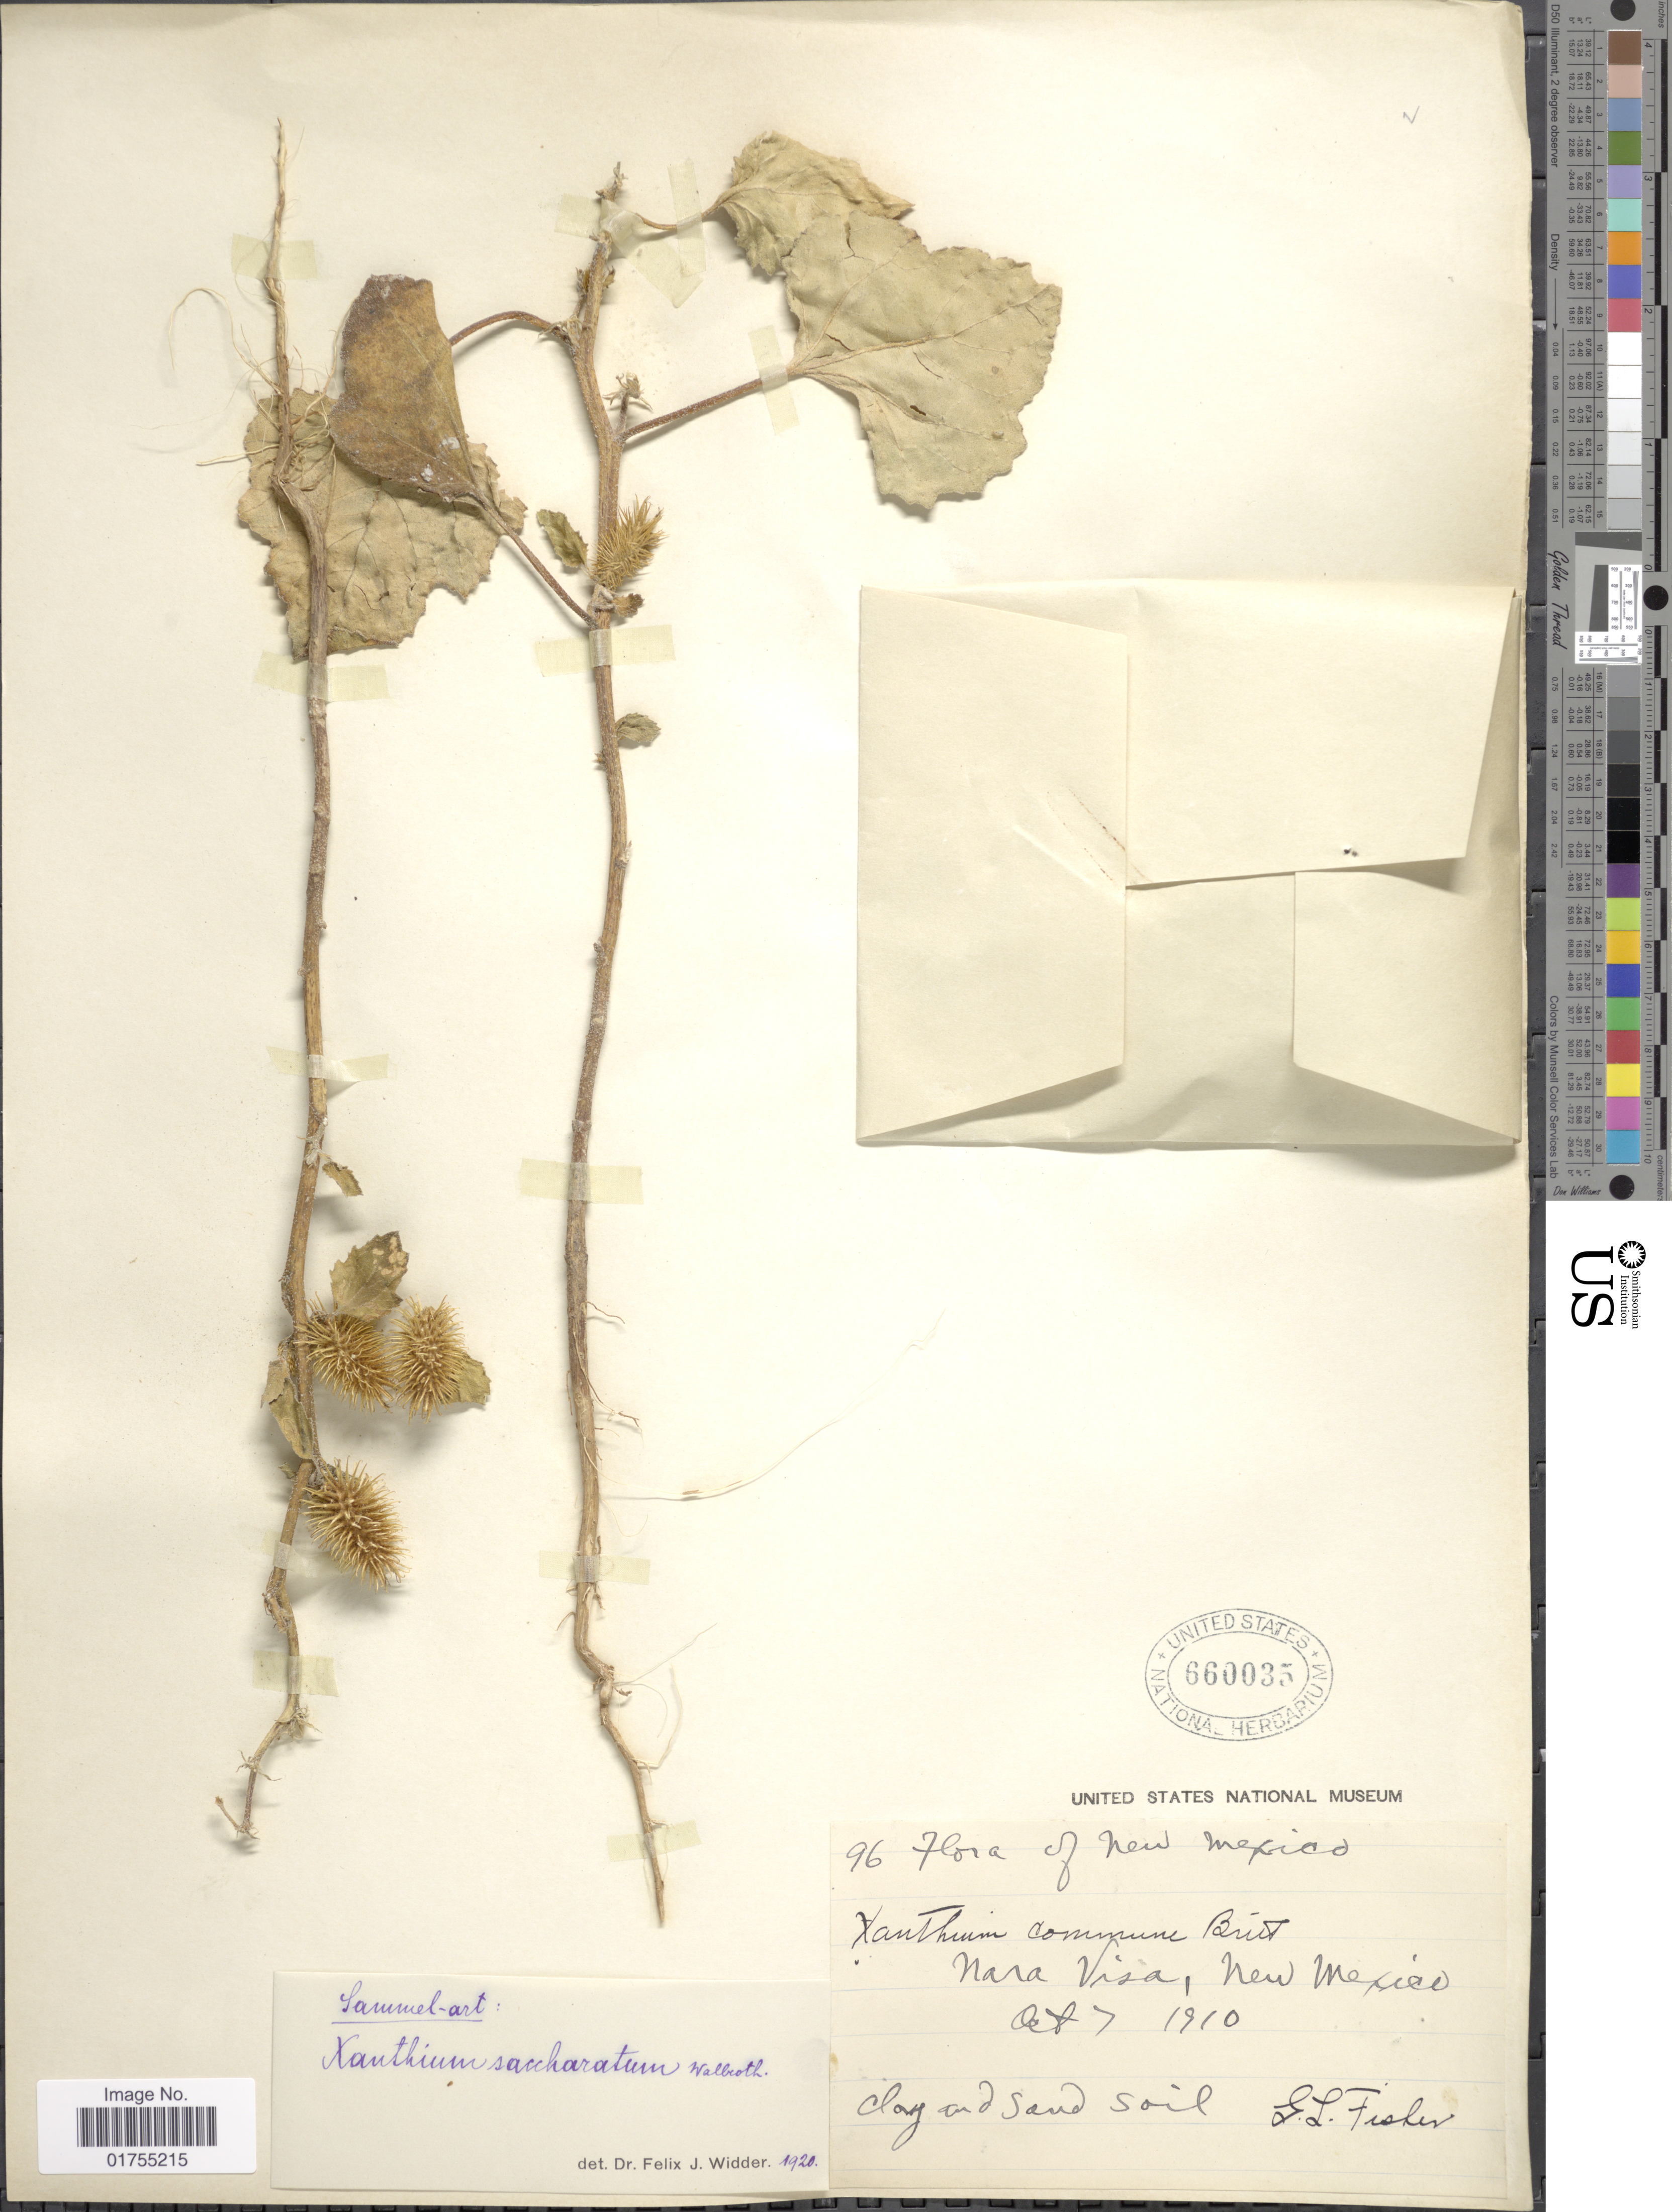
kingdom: Plantae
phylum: Tracheophyta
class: Magnoliopsida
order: Asterales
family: Asteraceae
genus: Xanthium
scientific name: Xanthium strumarium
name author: L.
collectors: G. L. Fisher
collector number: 96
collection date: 1910-10-07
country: United States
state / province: New Mexico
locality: Nara Visa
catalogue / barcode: US 660035